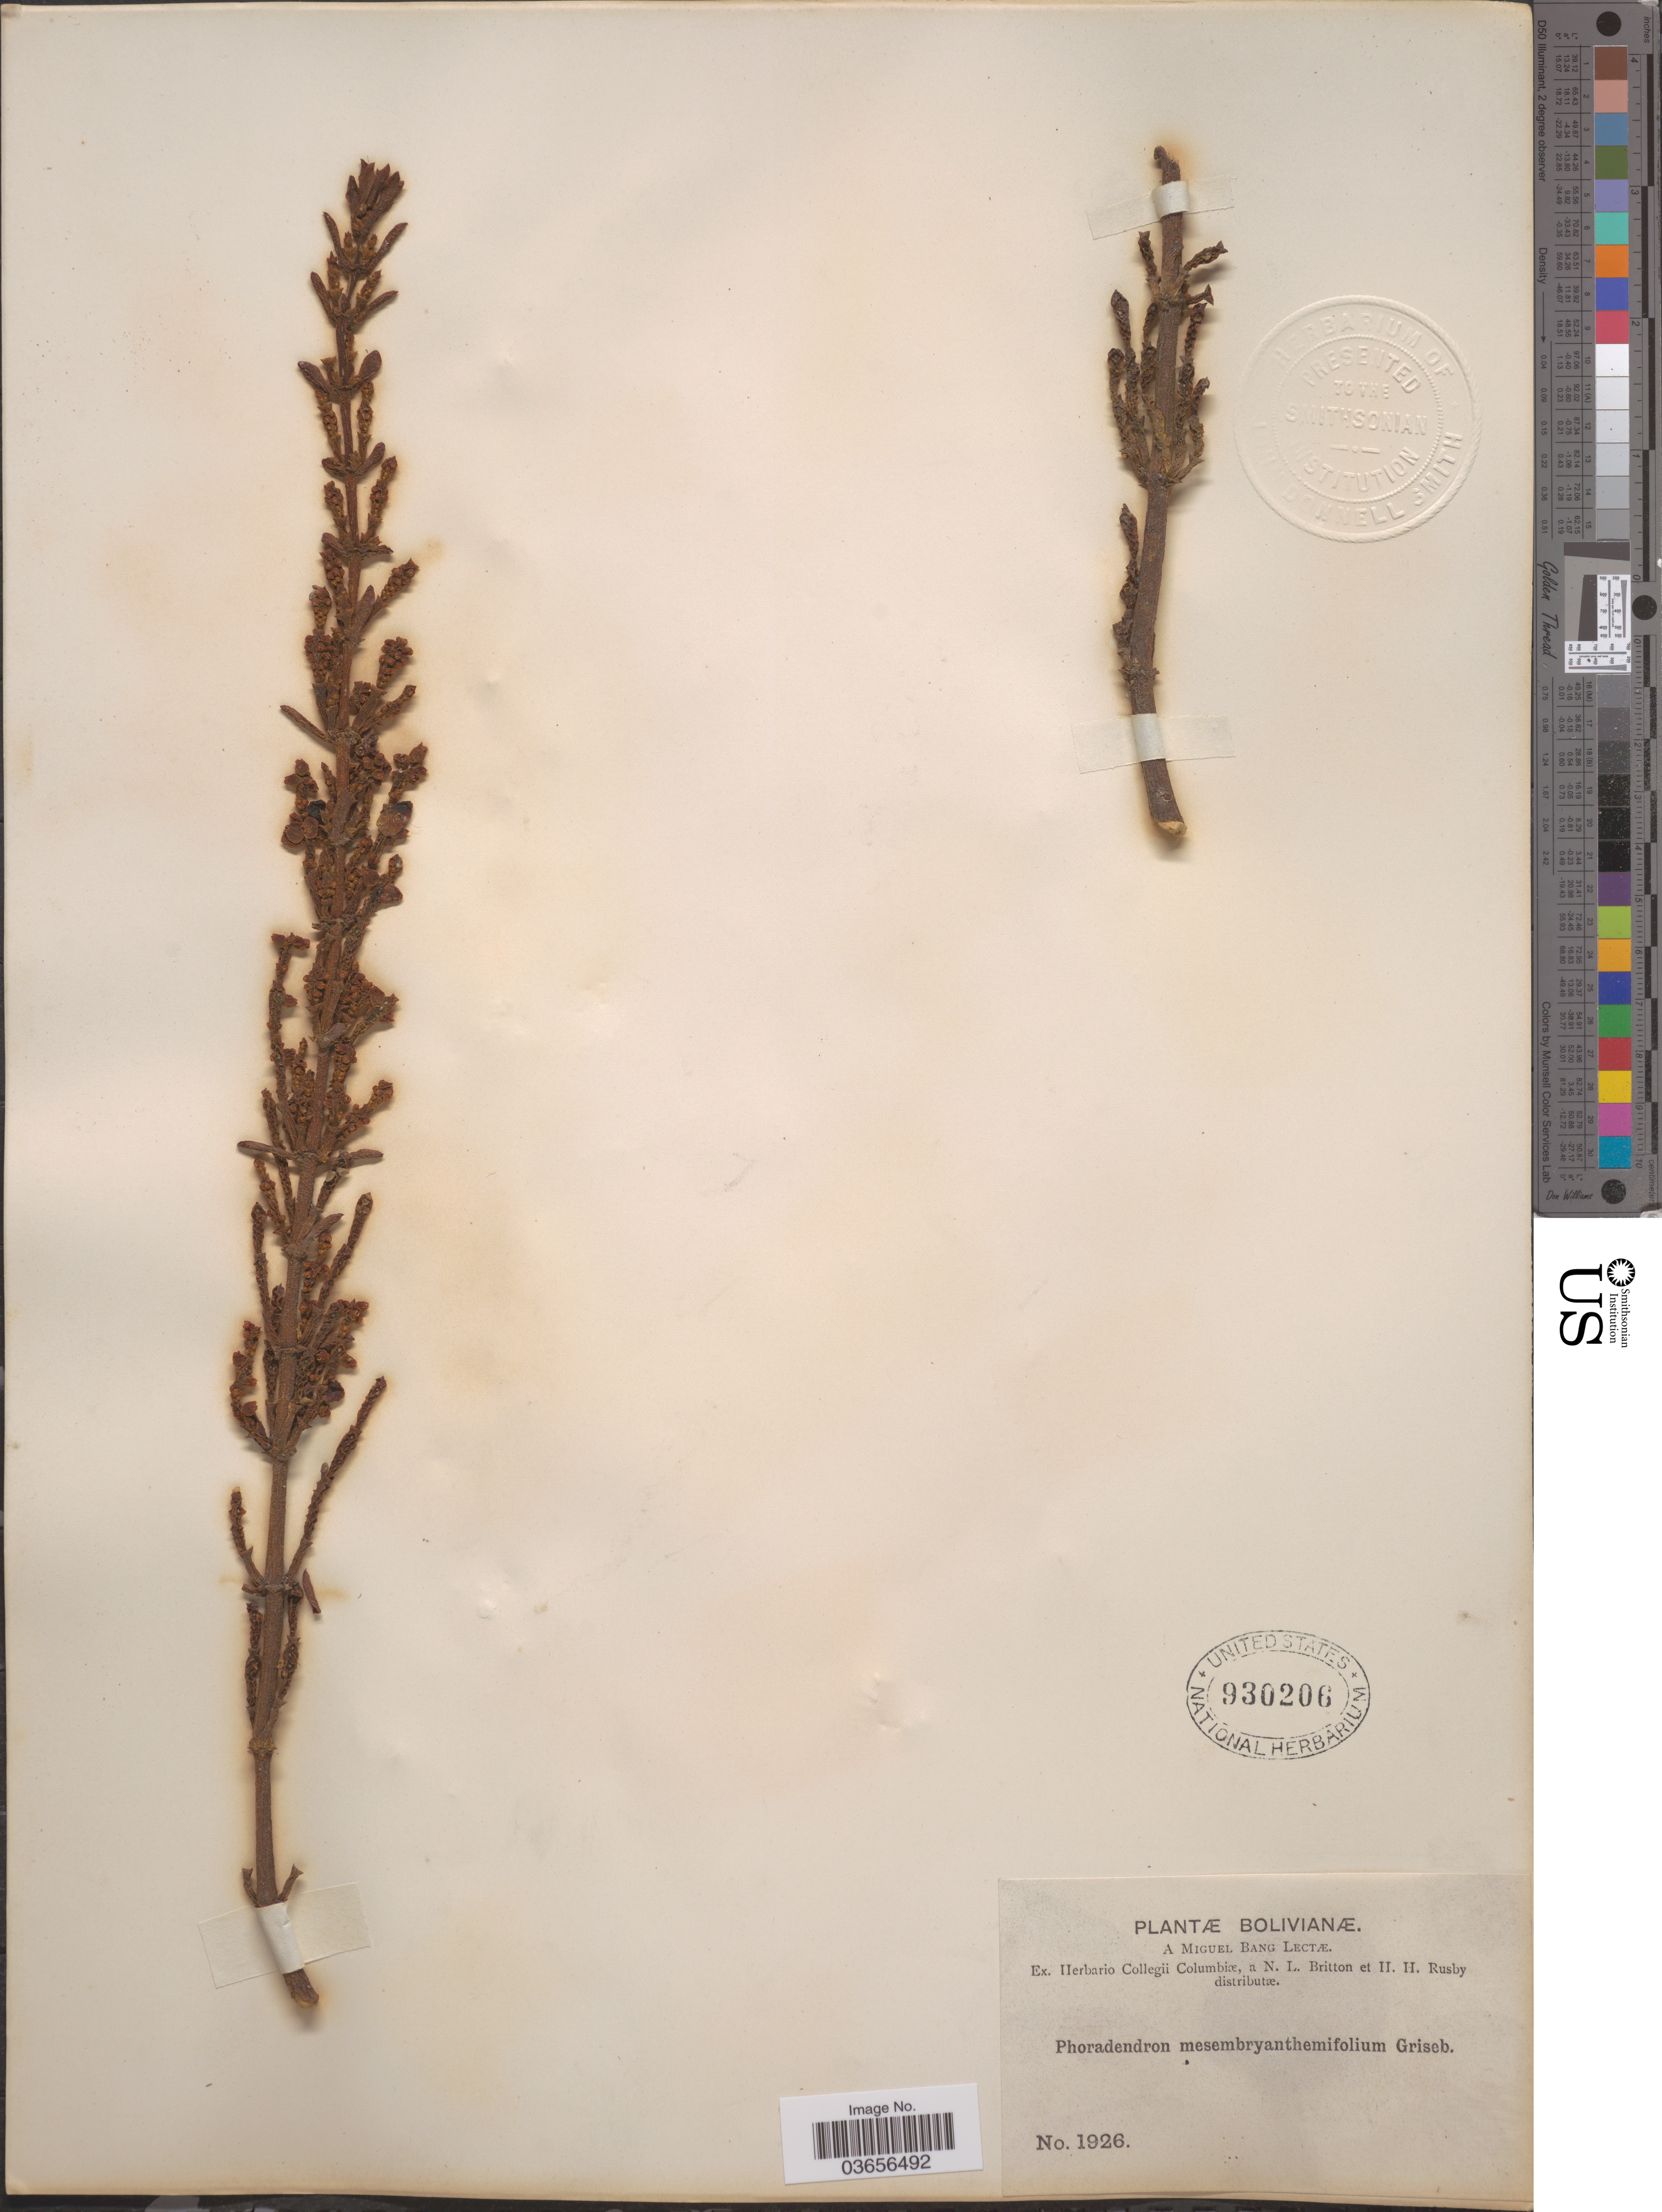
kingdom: Plantae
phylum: Tracheophyta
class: Magnoliopsida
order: Santalales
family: Viscaceae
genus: Dendrophthora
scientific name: Dendrophthora mesembryanthemifolia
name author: Griseb. ex Urb.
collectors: M. Bang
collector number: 1926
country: Bolivia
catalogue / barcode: US 930206